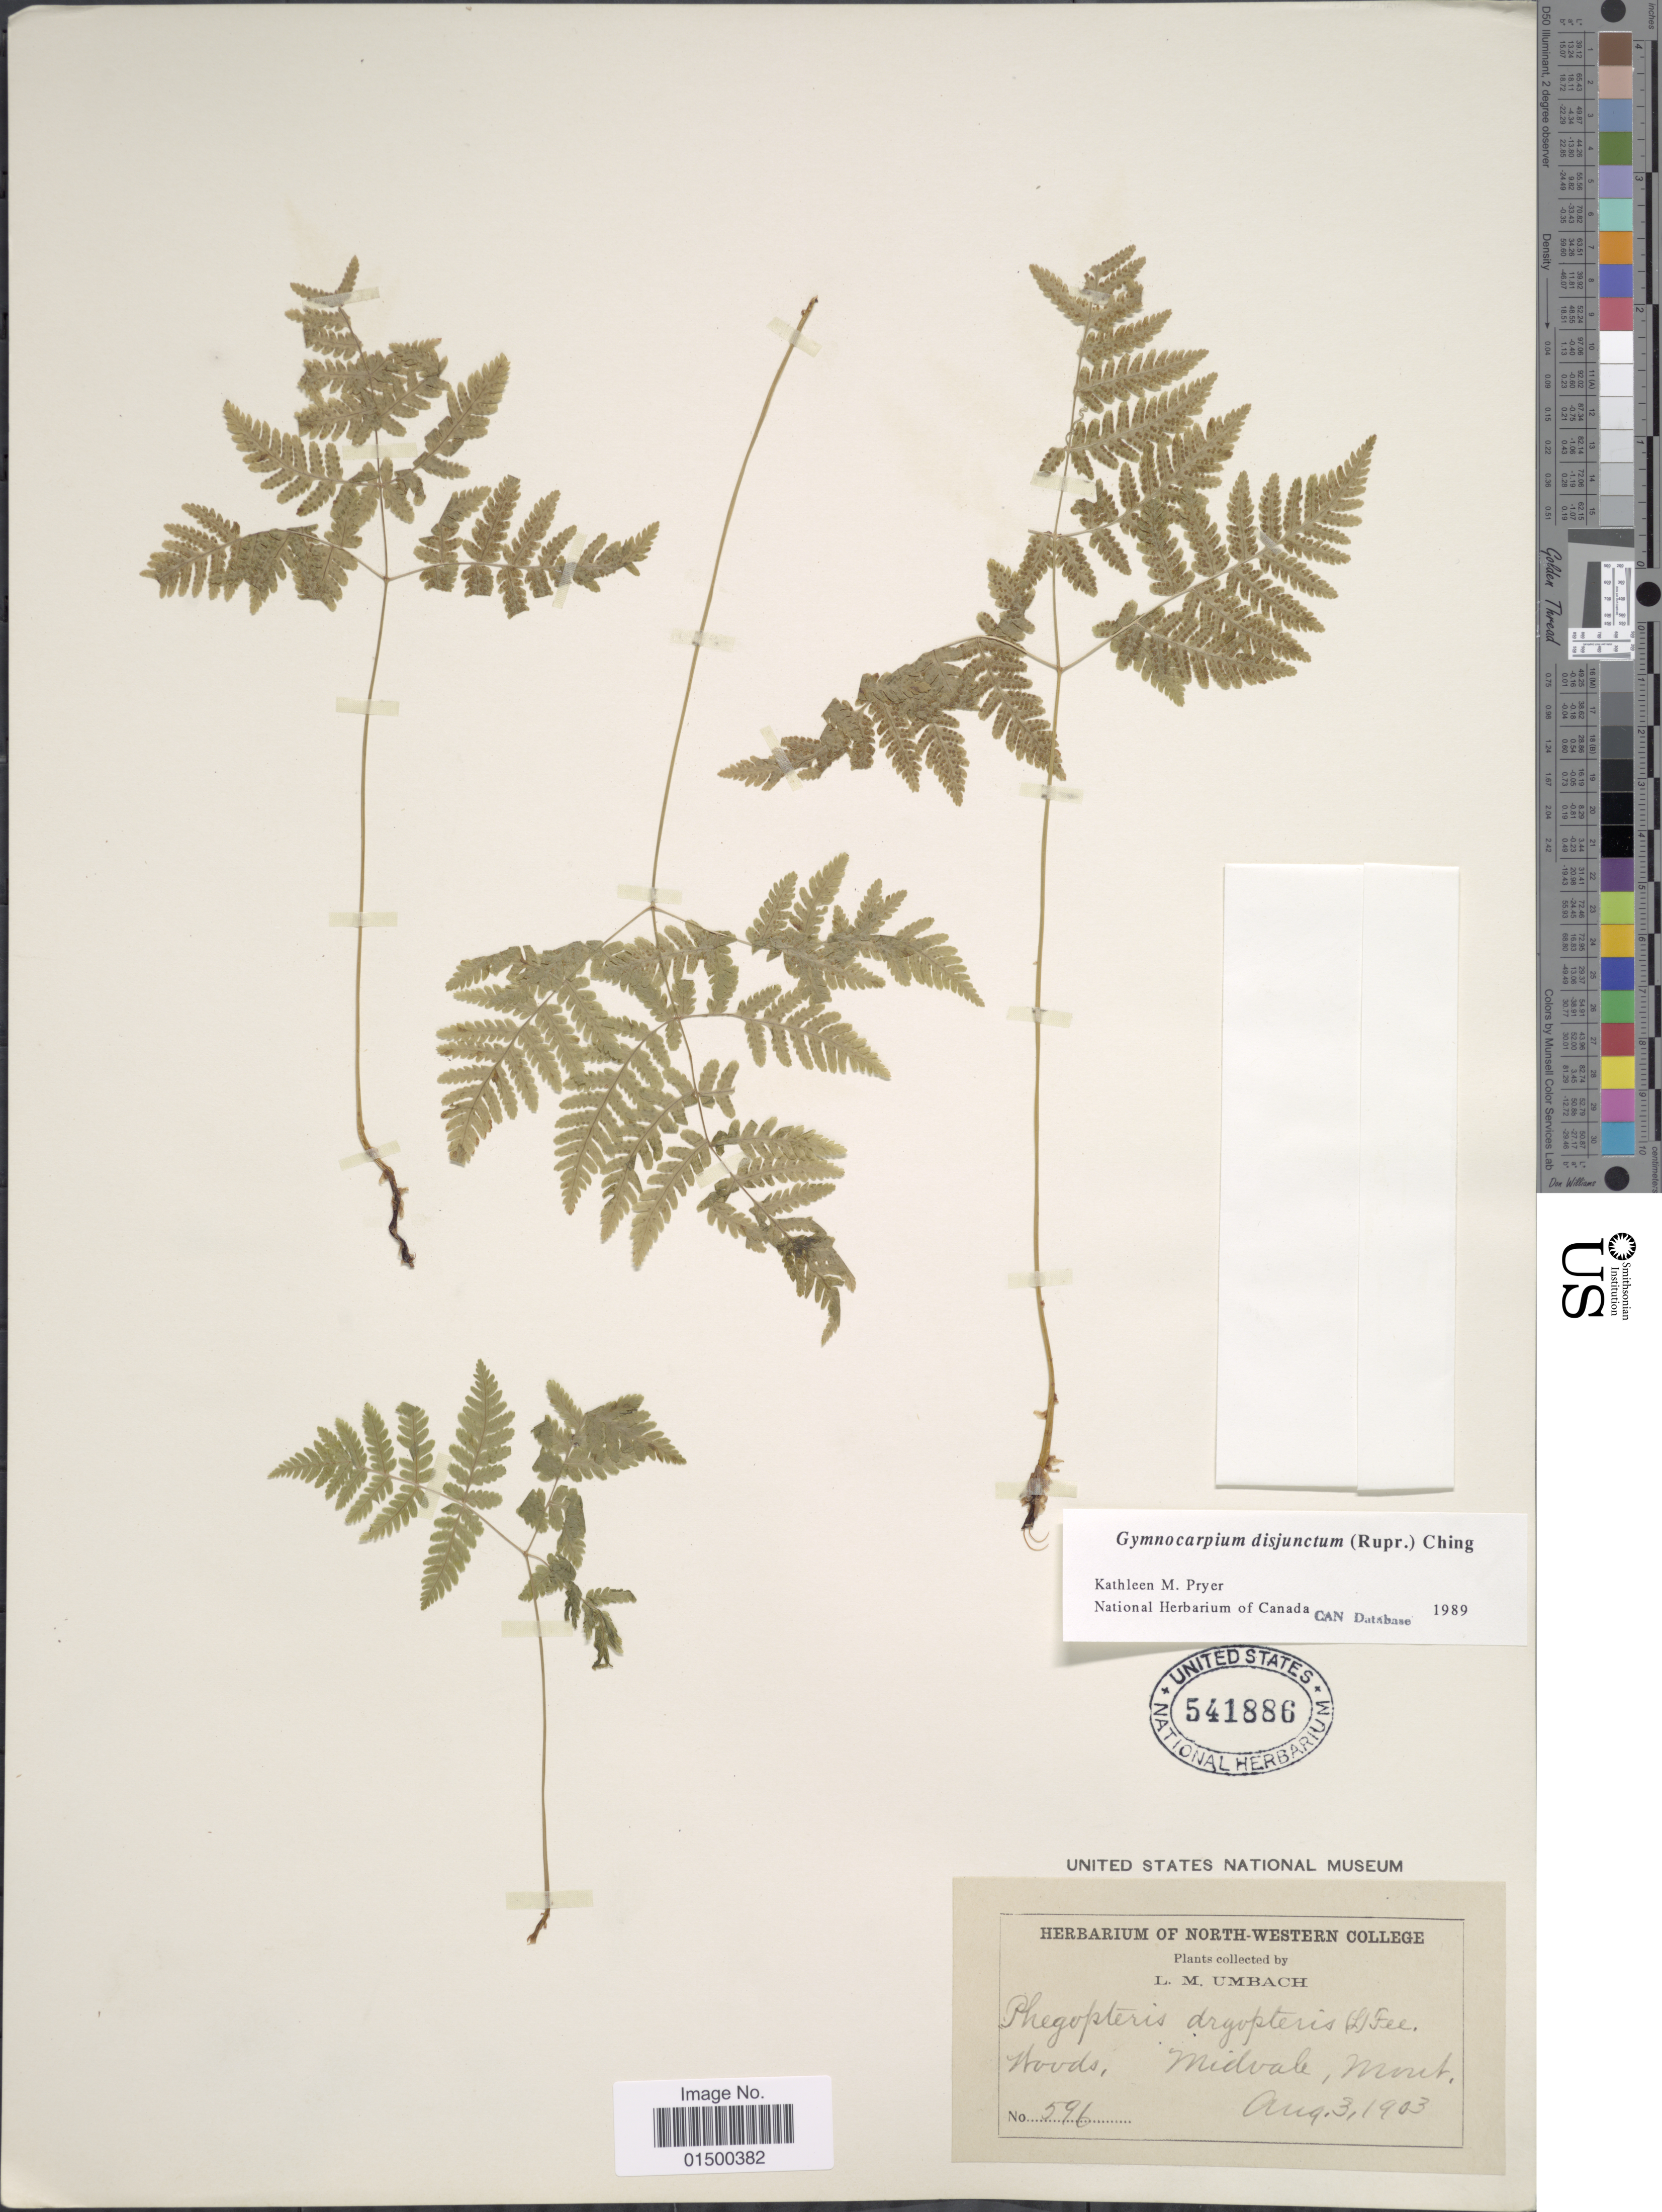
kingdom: Plantae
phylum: Tracheophyta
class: Polypodiopsida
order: Polypodiales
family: Cystopteridaceae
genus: Gymnocarpium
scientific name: Gymnocarpium disjunctum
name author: (Rupr.) Ching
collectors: L. M. Umbach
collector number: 596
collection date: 1903-08-03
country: United States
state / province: Montana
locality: Midvale, Mont.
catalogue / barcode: US 541886